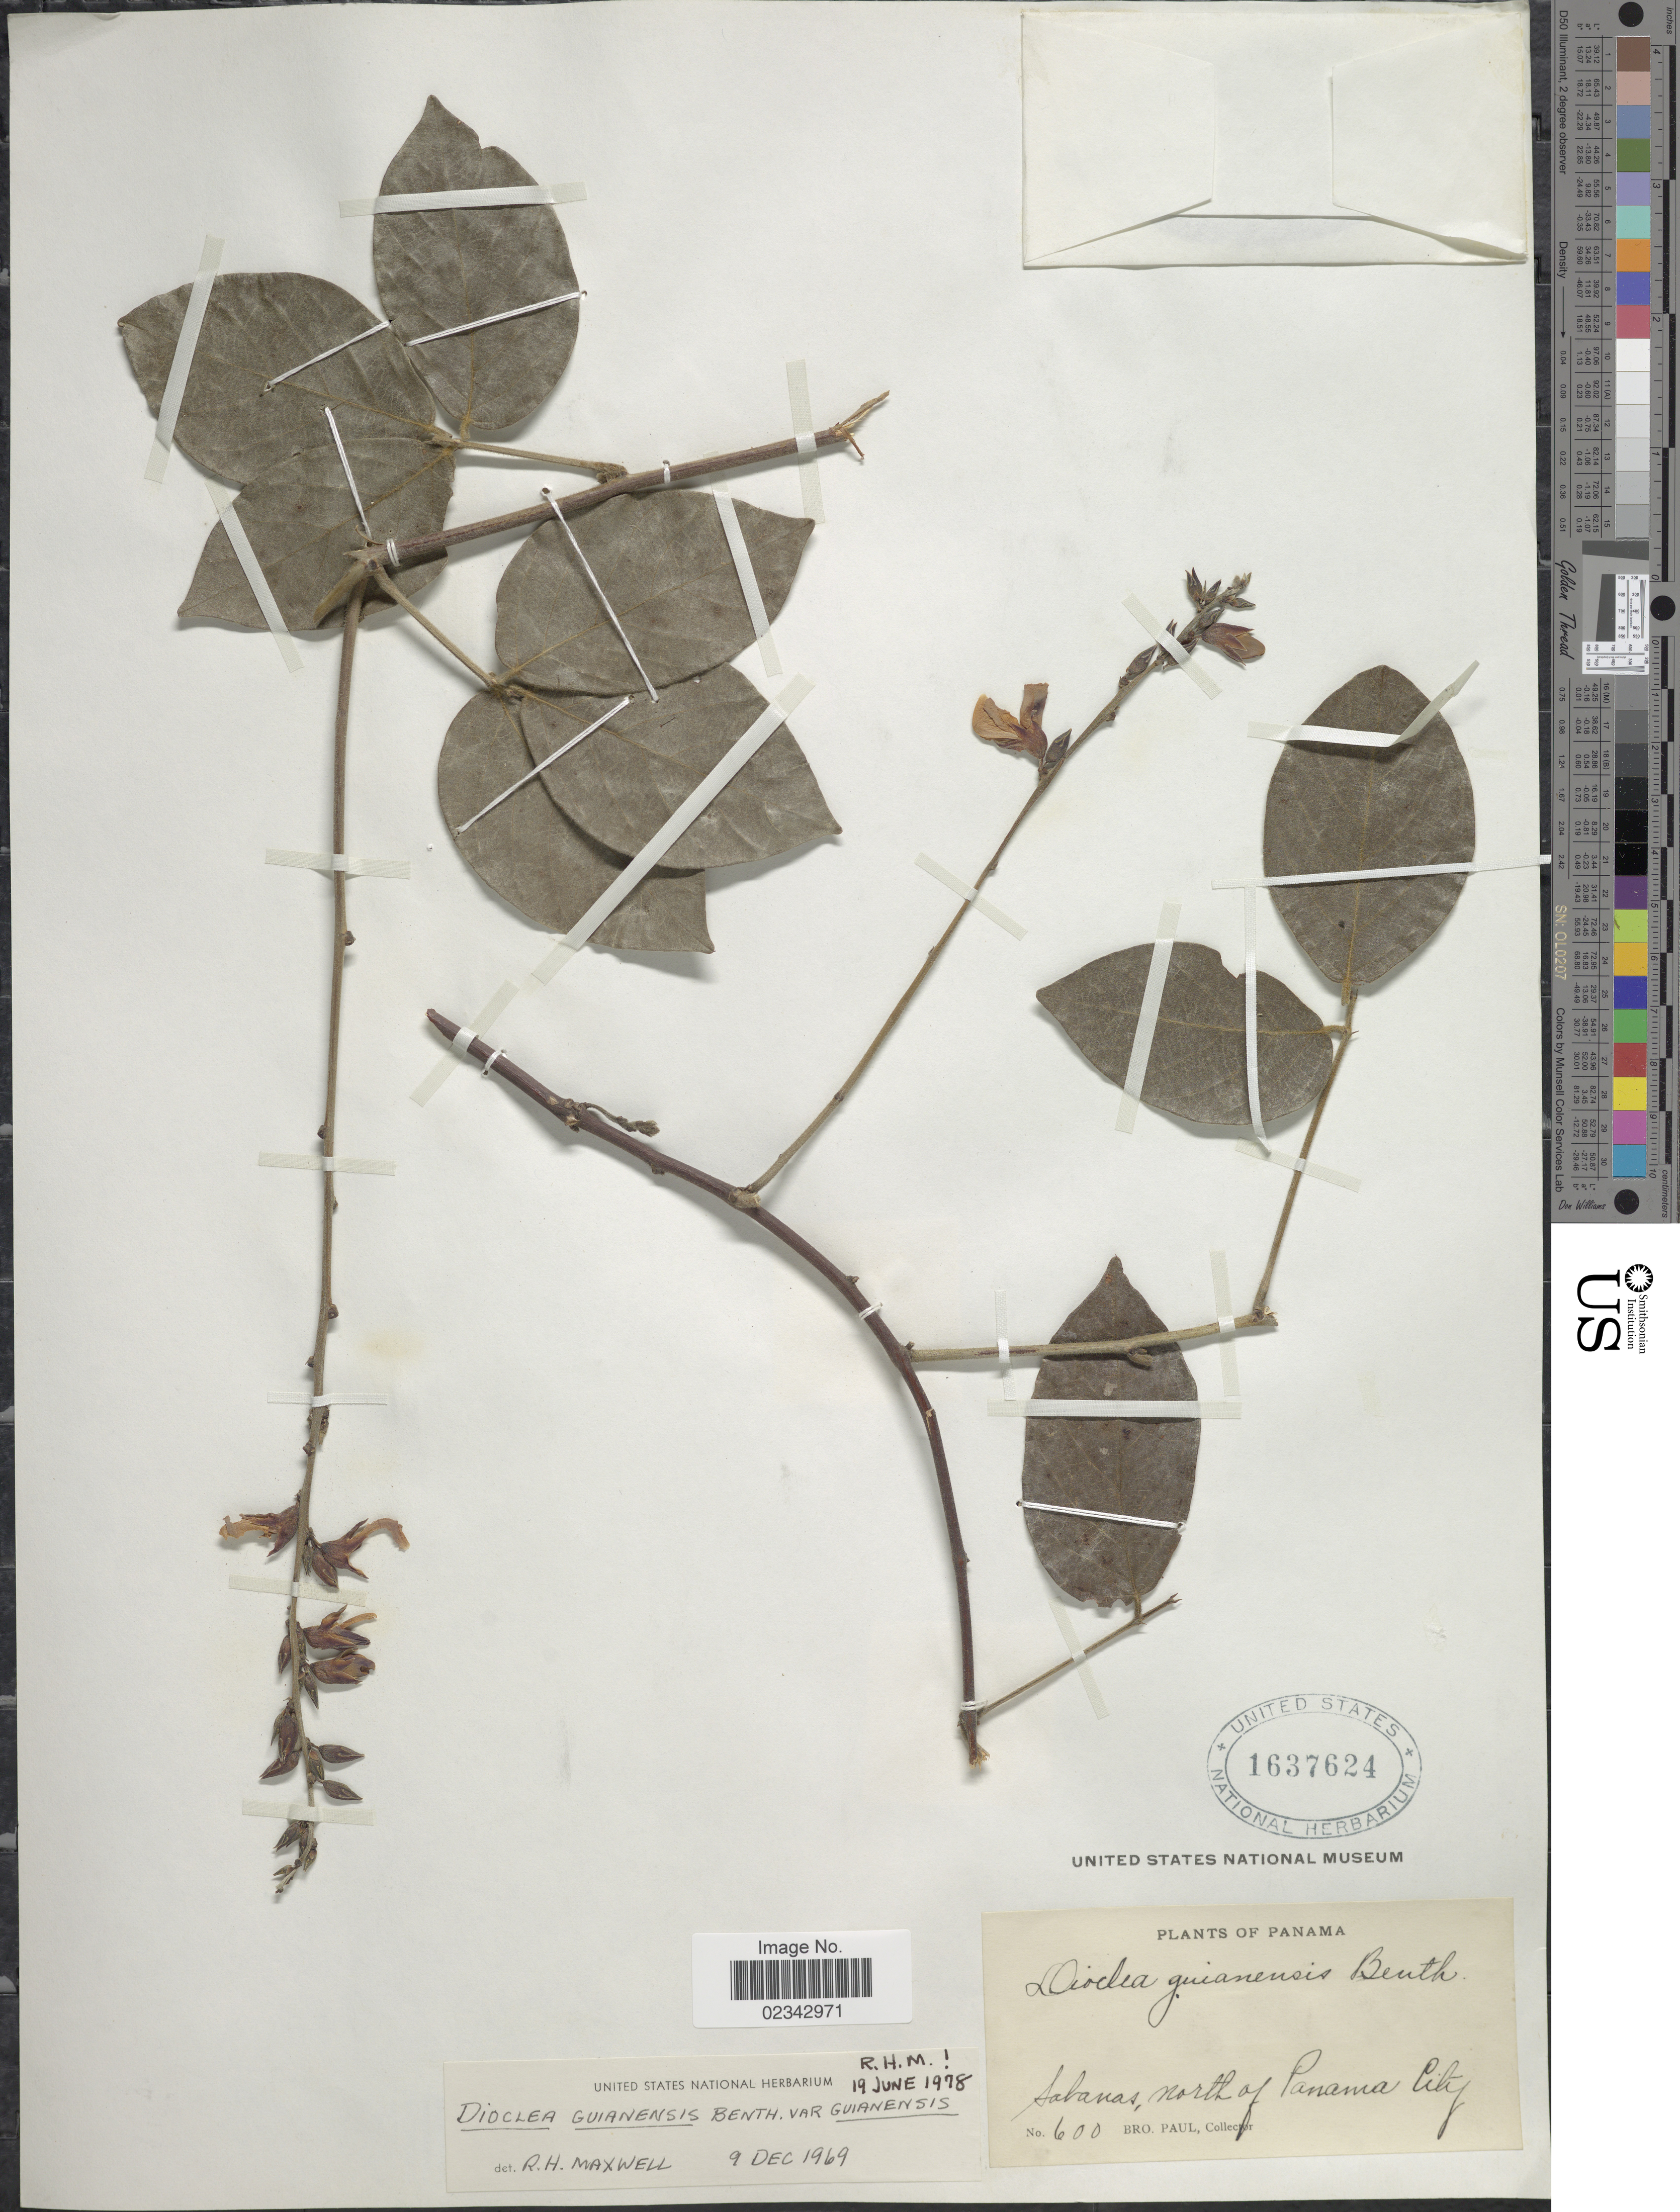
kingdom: Plantae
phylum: Tracheophyta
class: Magnoliopsida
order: Fabales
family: Fabaceae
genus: Dioclea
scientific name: Dioclea guianensis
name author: Benth.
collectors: B. Paul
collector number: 600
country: Panama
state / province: Panamá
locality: Sabanas, North of Panama City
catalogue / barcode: US 1637624